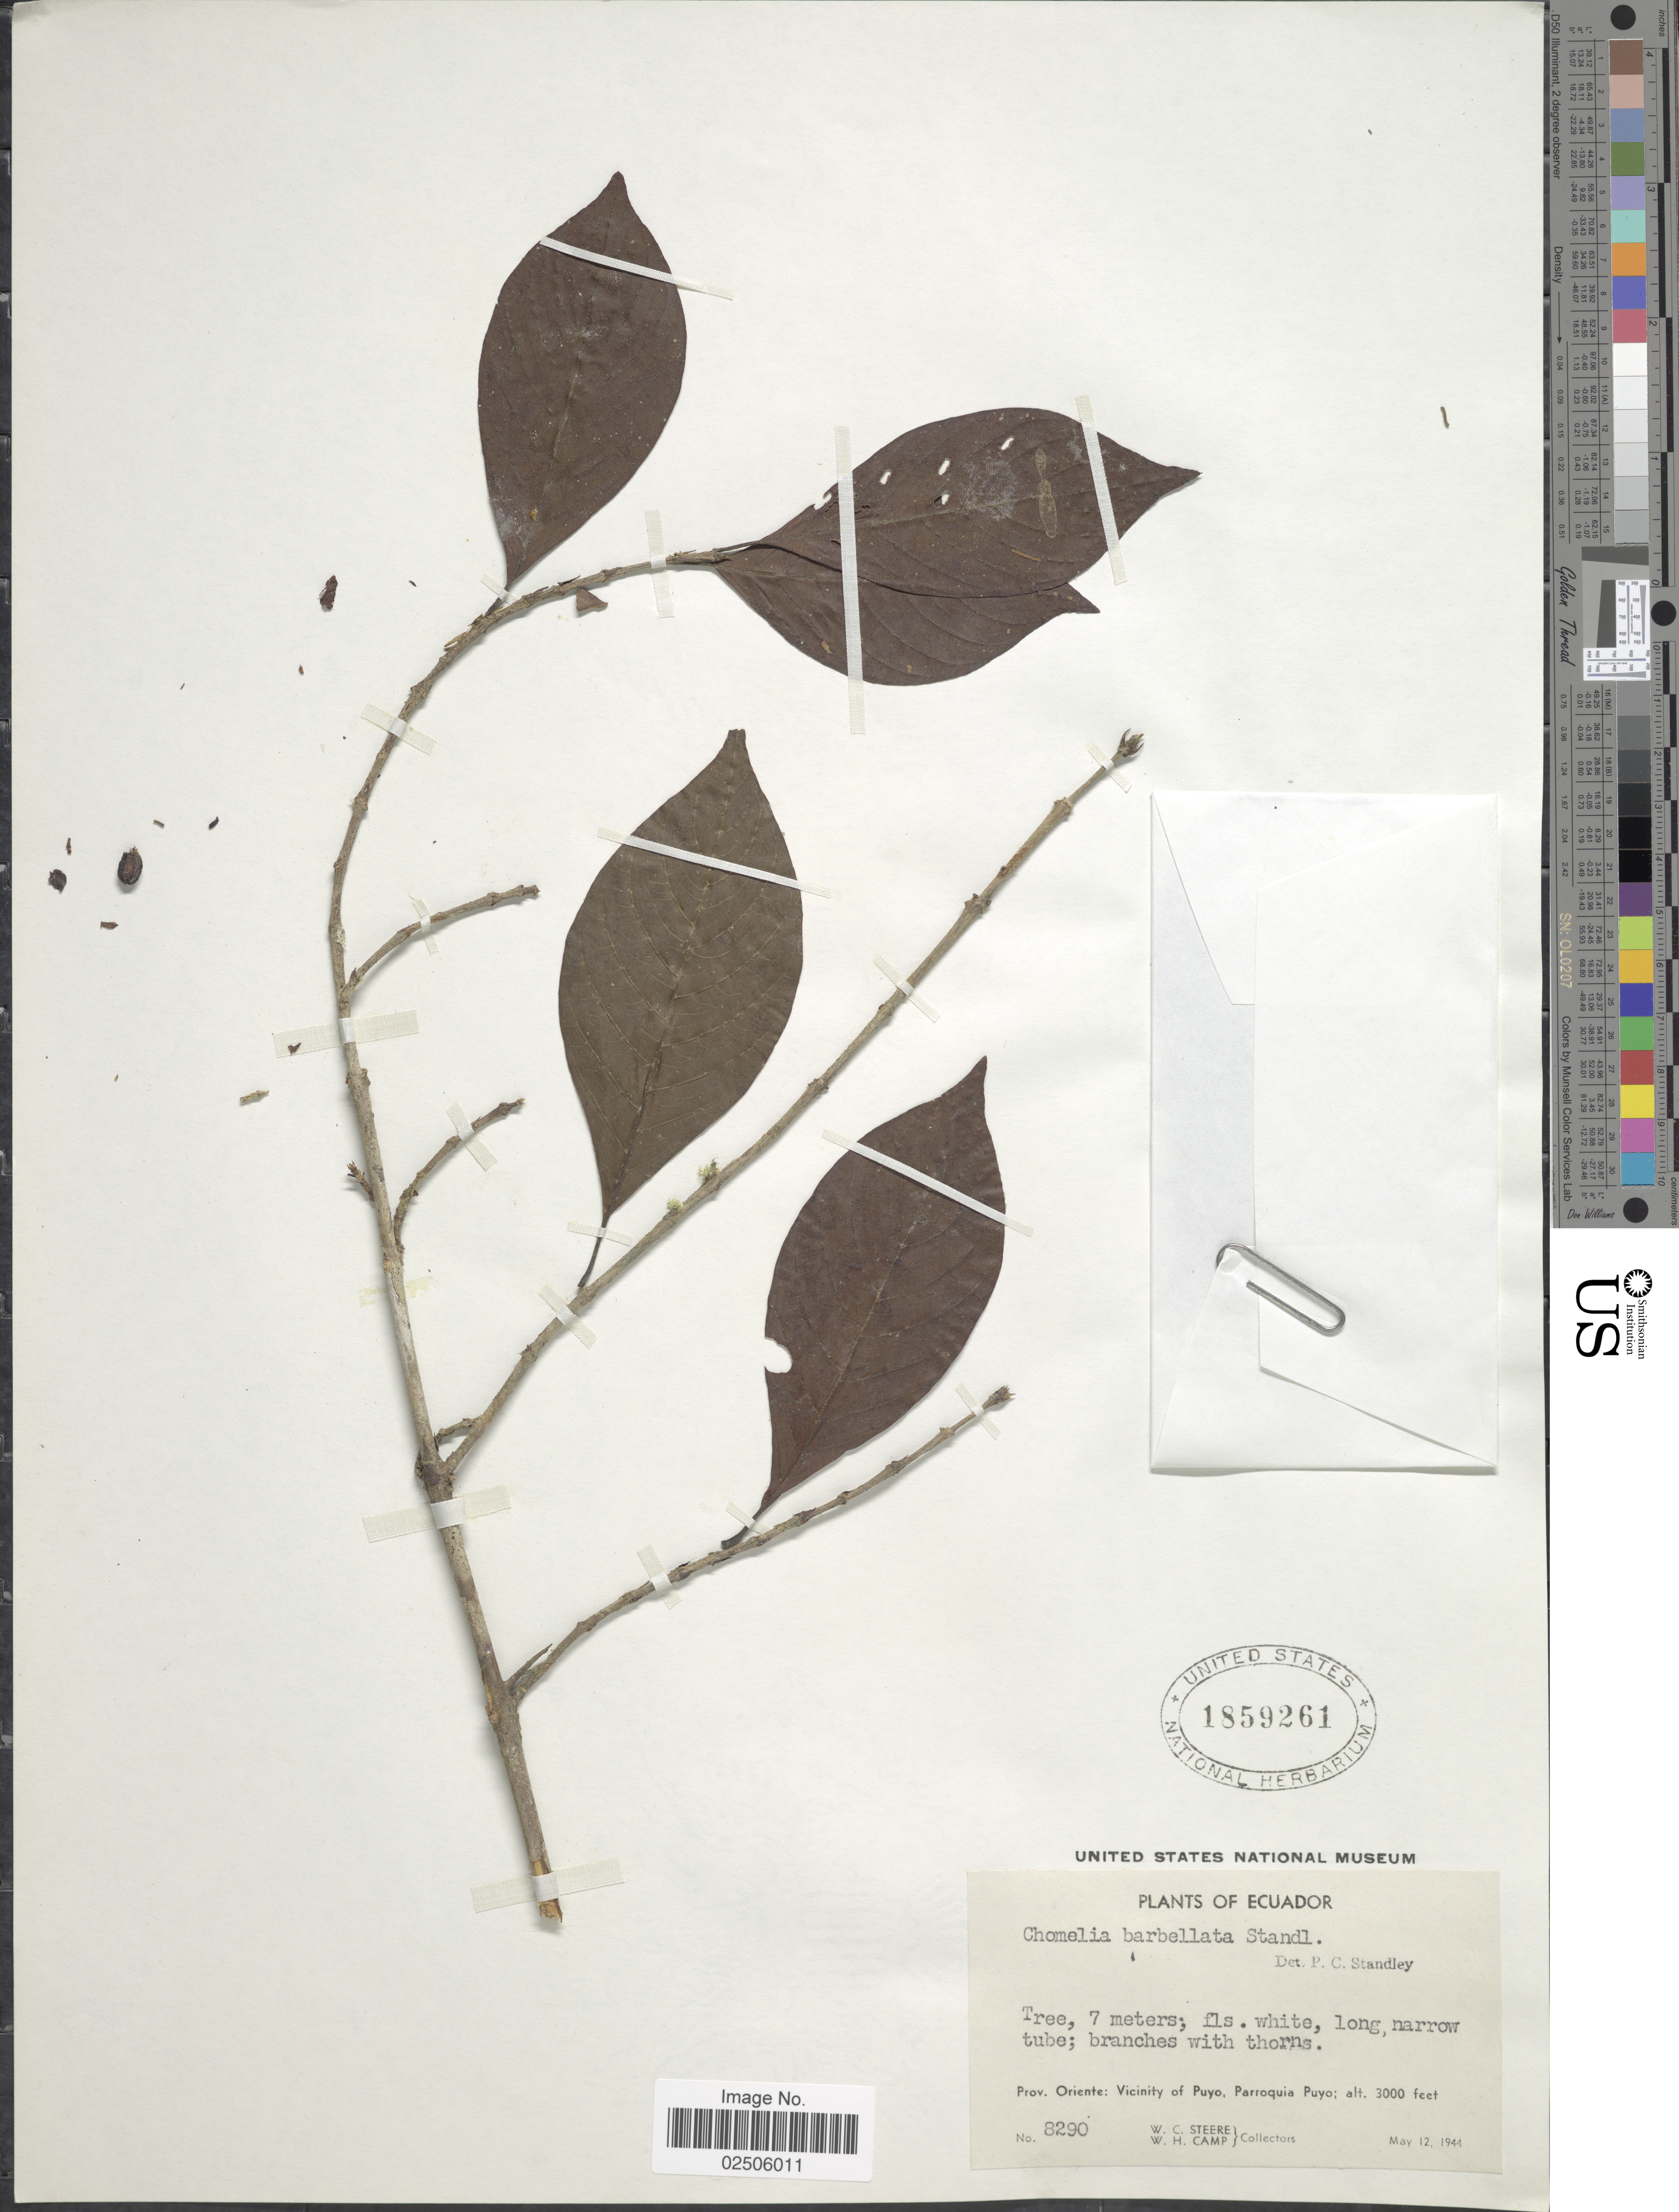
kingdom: Plantae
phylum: Tracheophyta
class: Magnoliopsida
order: Gentianales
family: Rubiaceae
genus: Chomelia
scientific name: Chomelia barbellata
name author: Standl.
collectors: W. C. Steere & W. H. Camp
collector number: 8290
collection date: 1944-05-12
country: Ecuador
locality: Prov. Oriente: Vicinity of Puyo, Parroquia Puyo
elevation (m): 914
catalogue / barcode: US 1859261